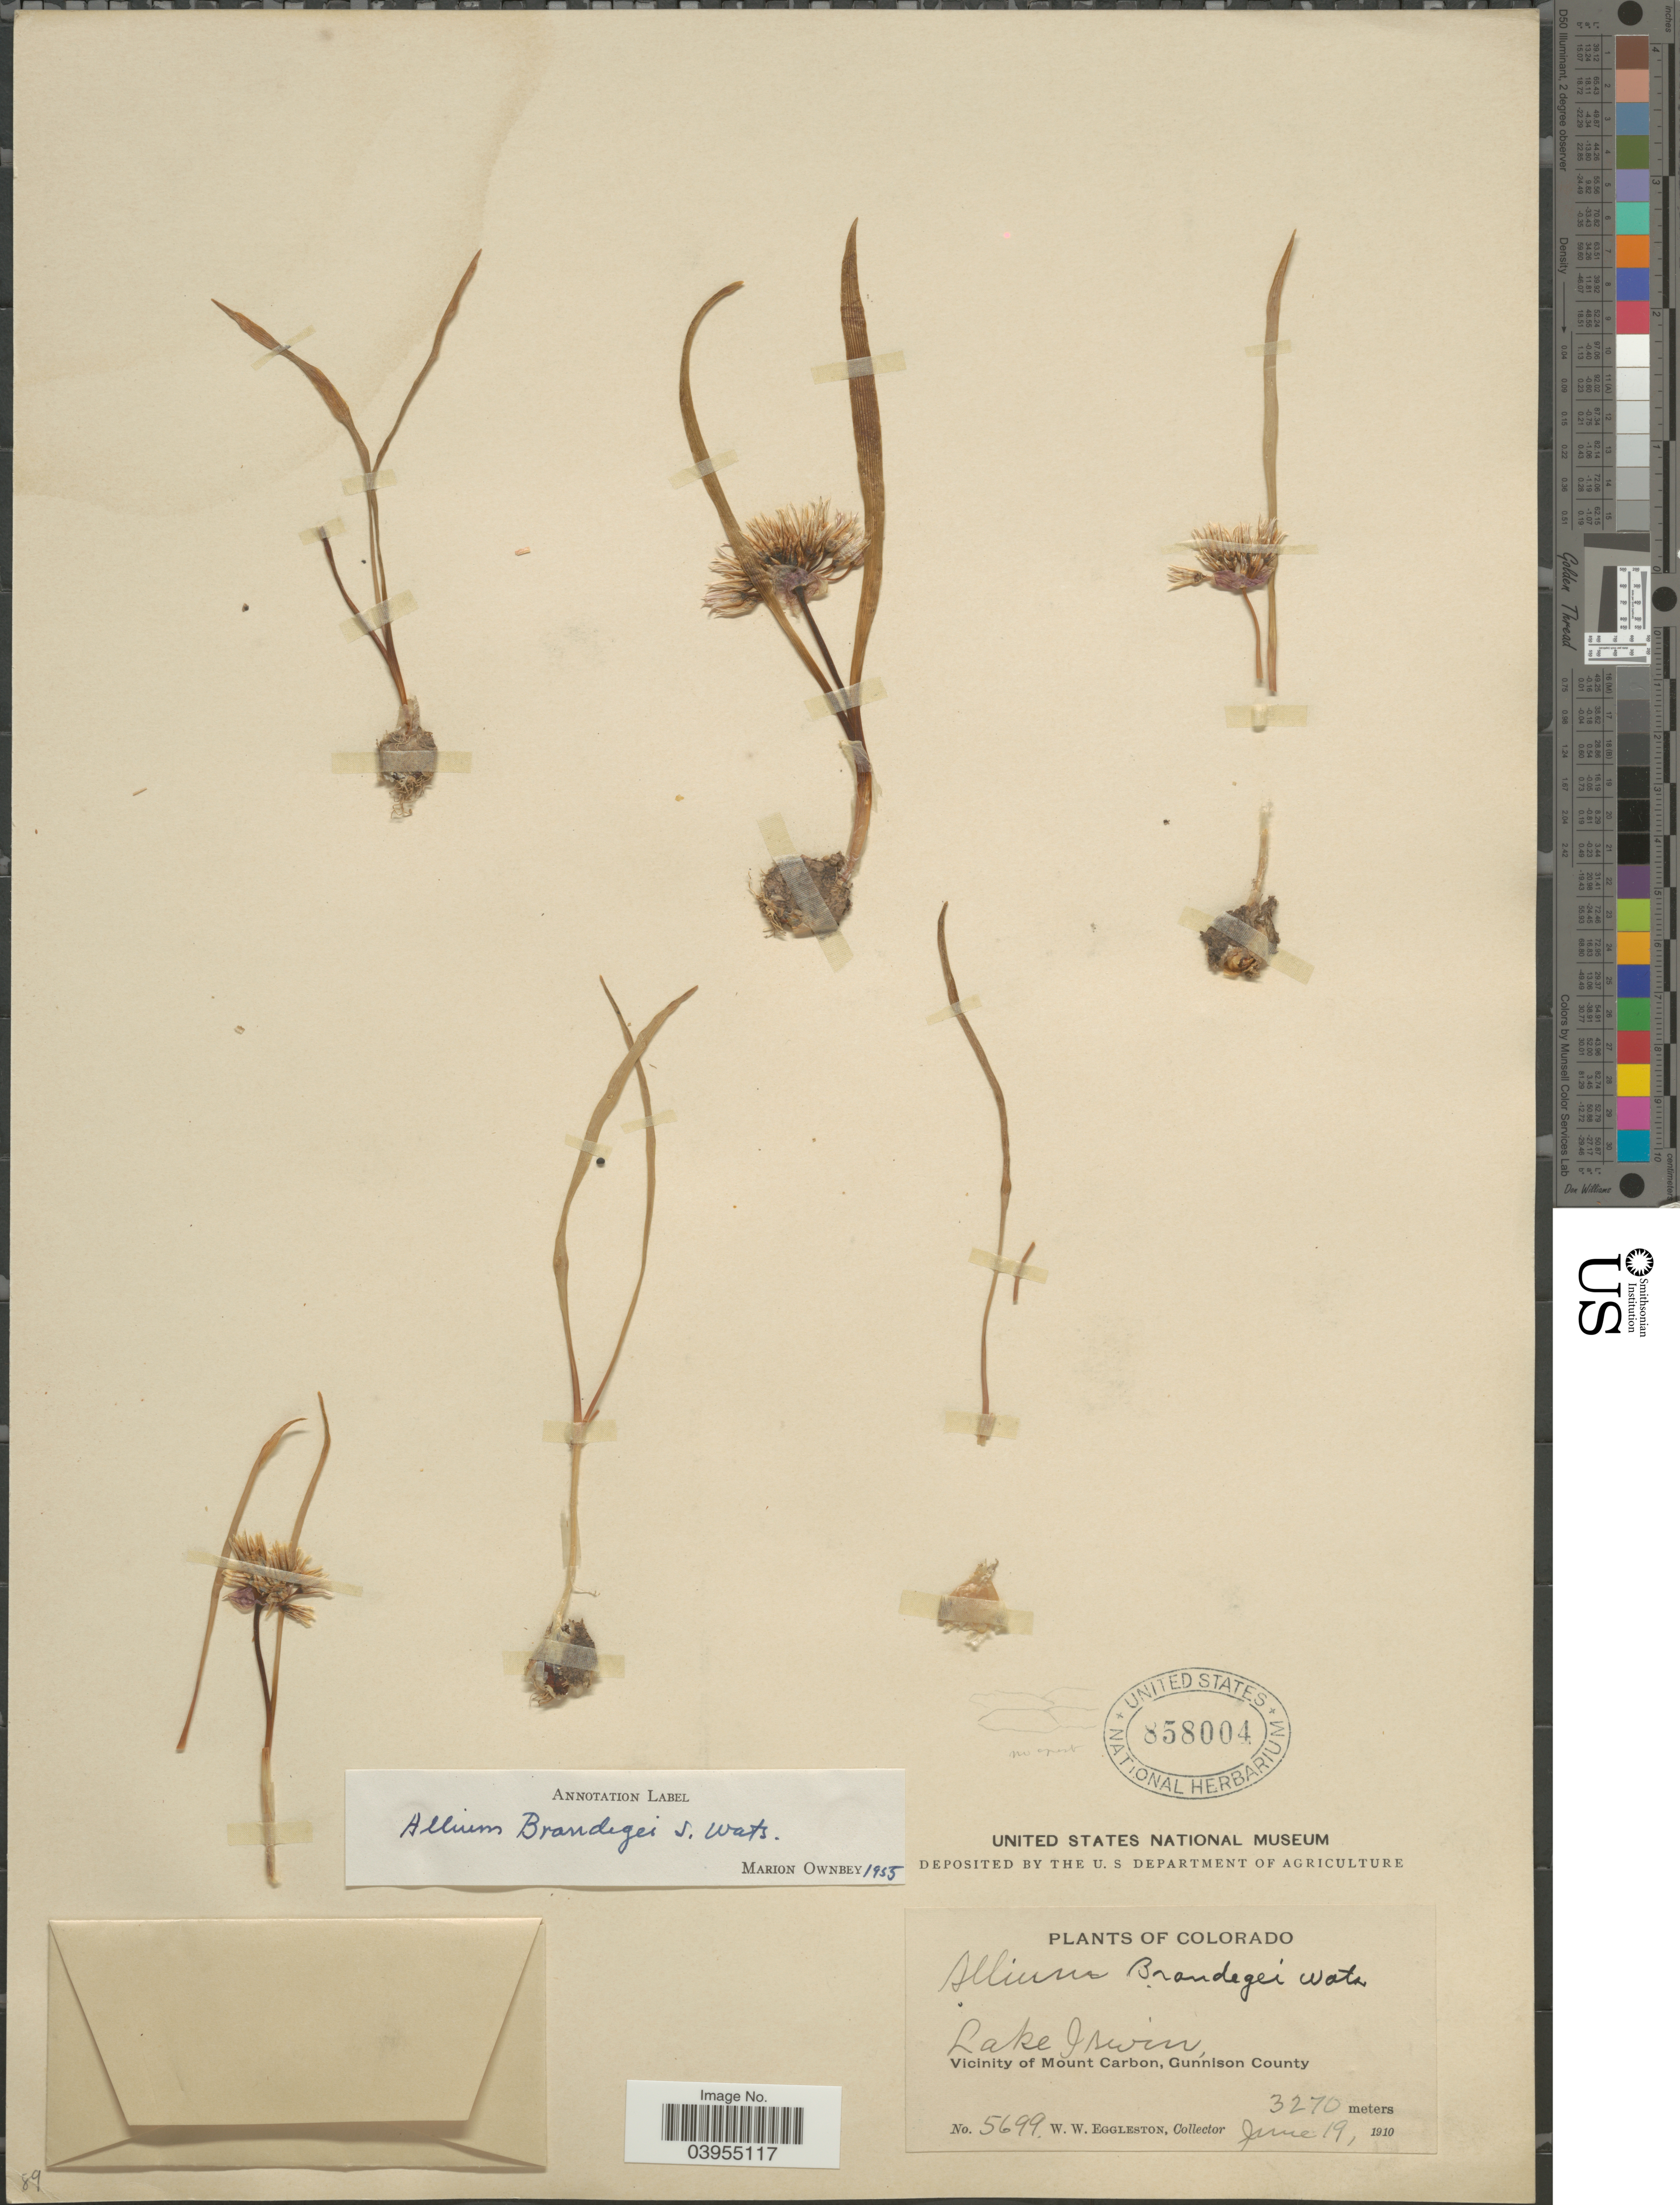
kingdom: Plantae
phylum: Tracheophyta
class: Liliopsida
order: Asparagales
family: Amaryllidaceae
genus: Allium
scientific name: Allium brandegeei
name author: S. Watson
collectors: W. W. Eggleston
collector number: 5699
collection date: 1910-06-19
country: United States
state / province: Colorado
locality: Lake Irwin, Vicinity of Mount Carbon, Gunnison County.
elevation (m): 3270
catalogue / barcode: US 858004